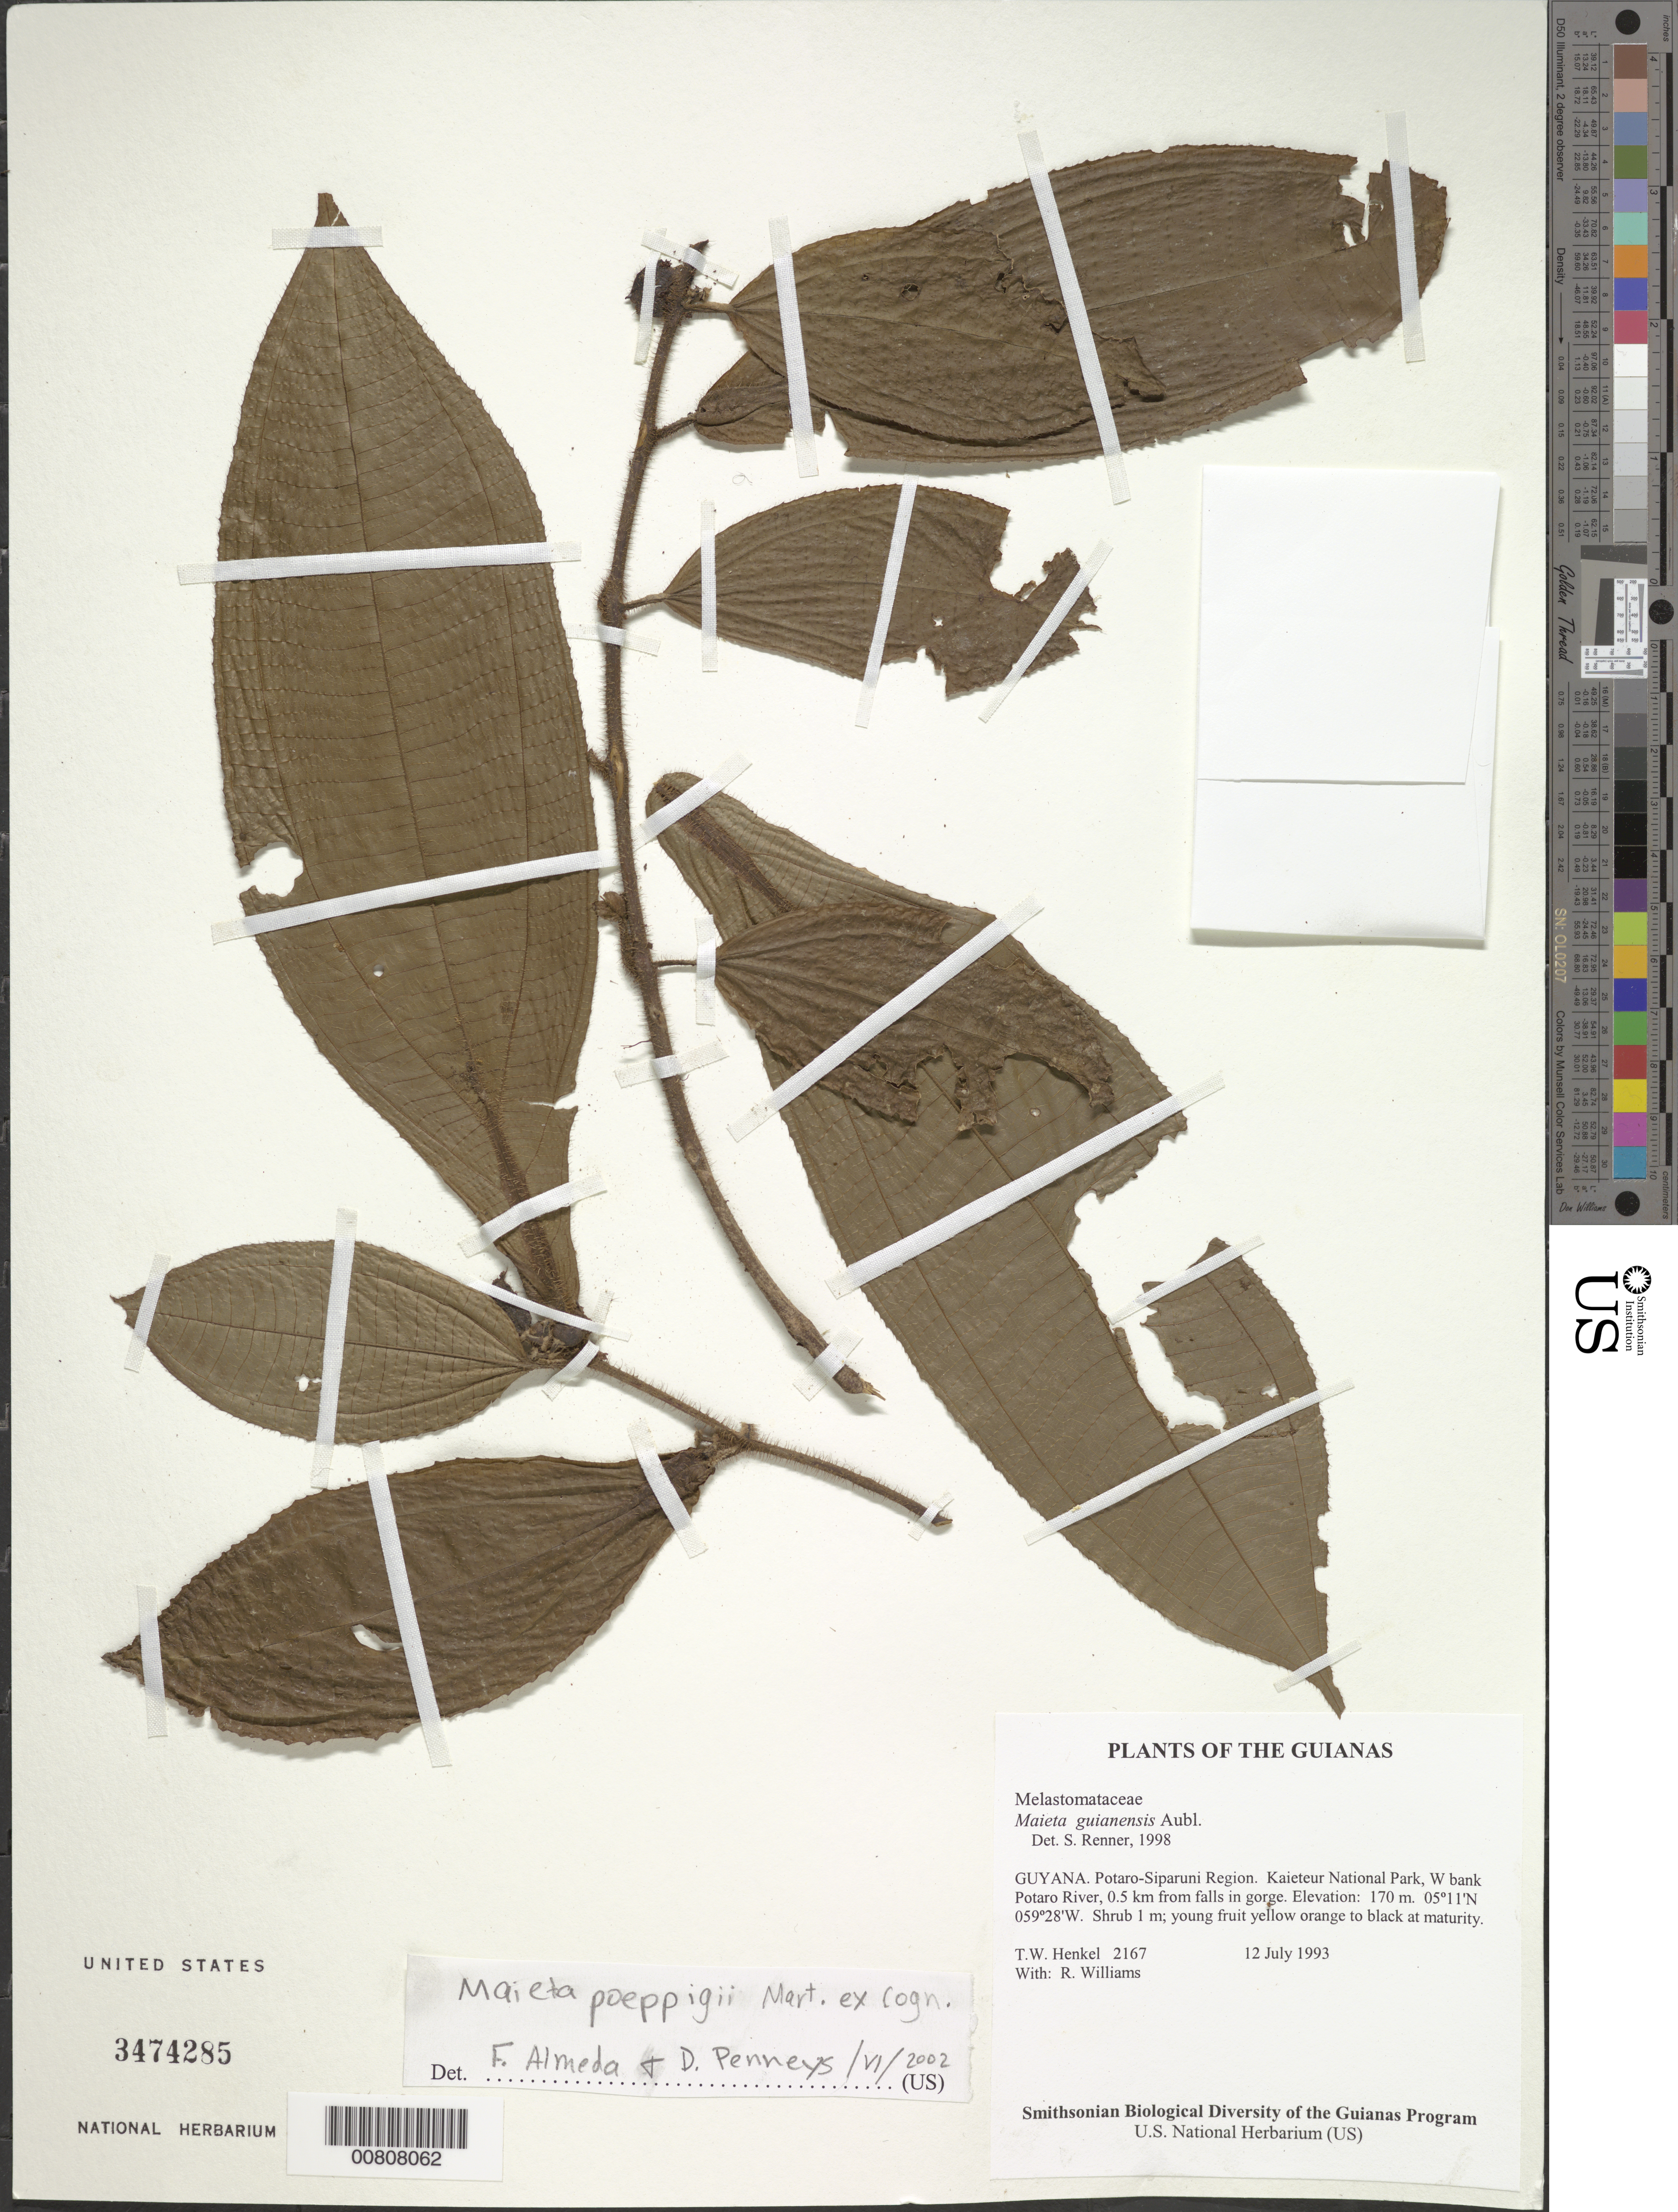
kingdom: Plantae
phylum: Tracheophyta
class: Magnoliopsida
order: Myrtales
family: Melastomataceae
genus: Maieta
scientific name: Maieta poeppigii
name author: Mart. ex Cogn.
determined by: Almeda, F.; Penneys, D. S.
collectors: T. Henkel & R. Williams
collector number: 2167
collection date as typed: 12 July 1993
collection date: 1993-07-12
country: Guyana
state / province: Potaro-Siparuni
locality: Kaieteur National Park, W bank Potaro River, 0.5 km from falls in gorge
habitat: Mora excelsa riverine forest on sand terraces; adjacent sandstone, conglomerate boulders and seepage walls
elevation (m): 170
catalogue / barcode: US 3474282